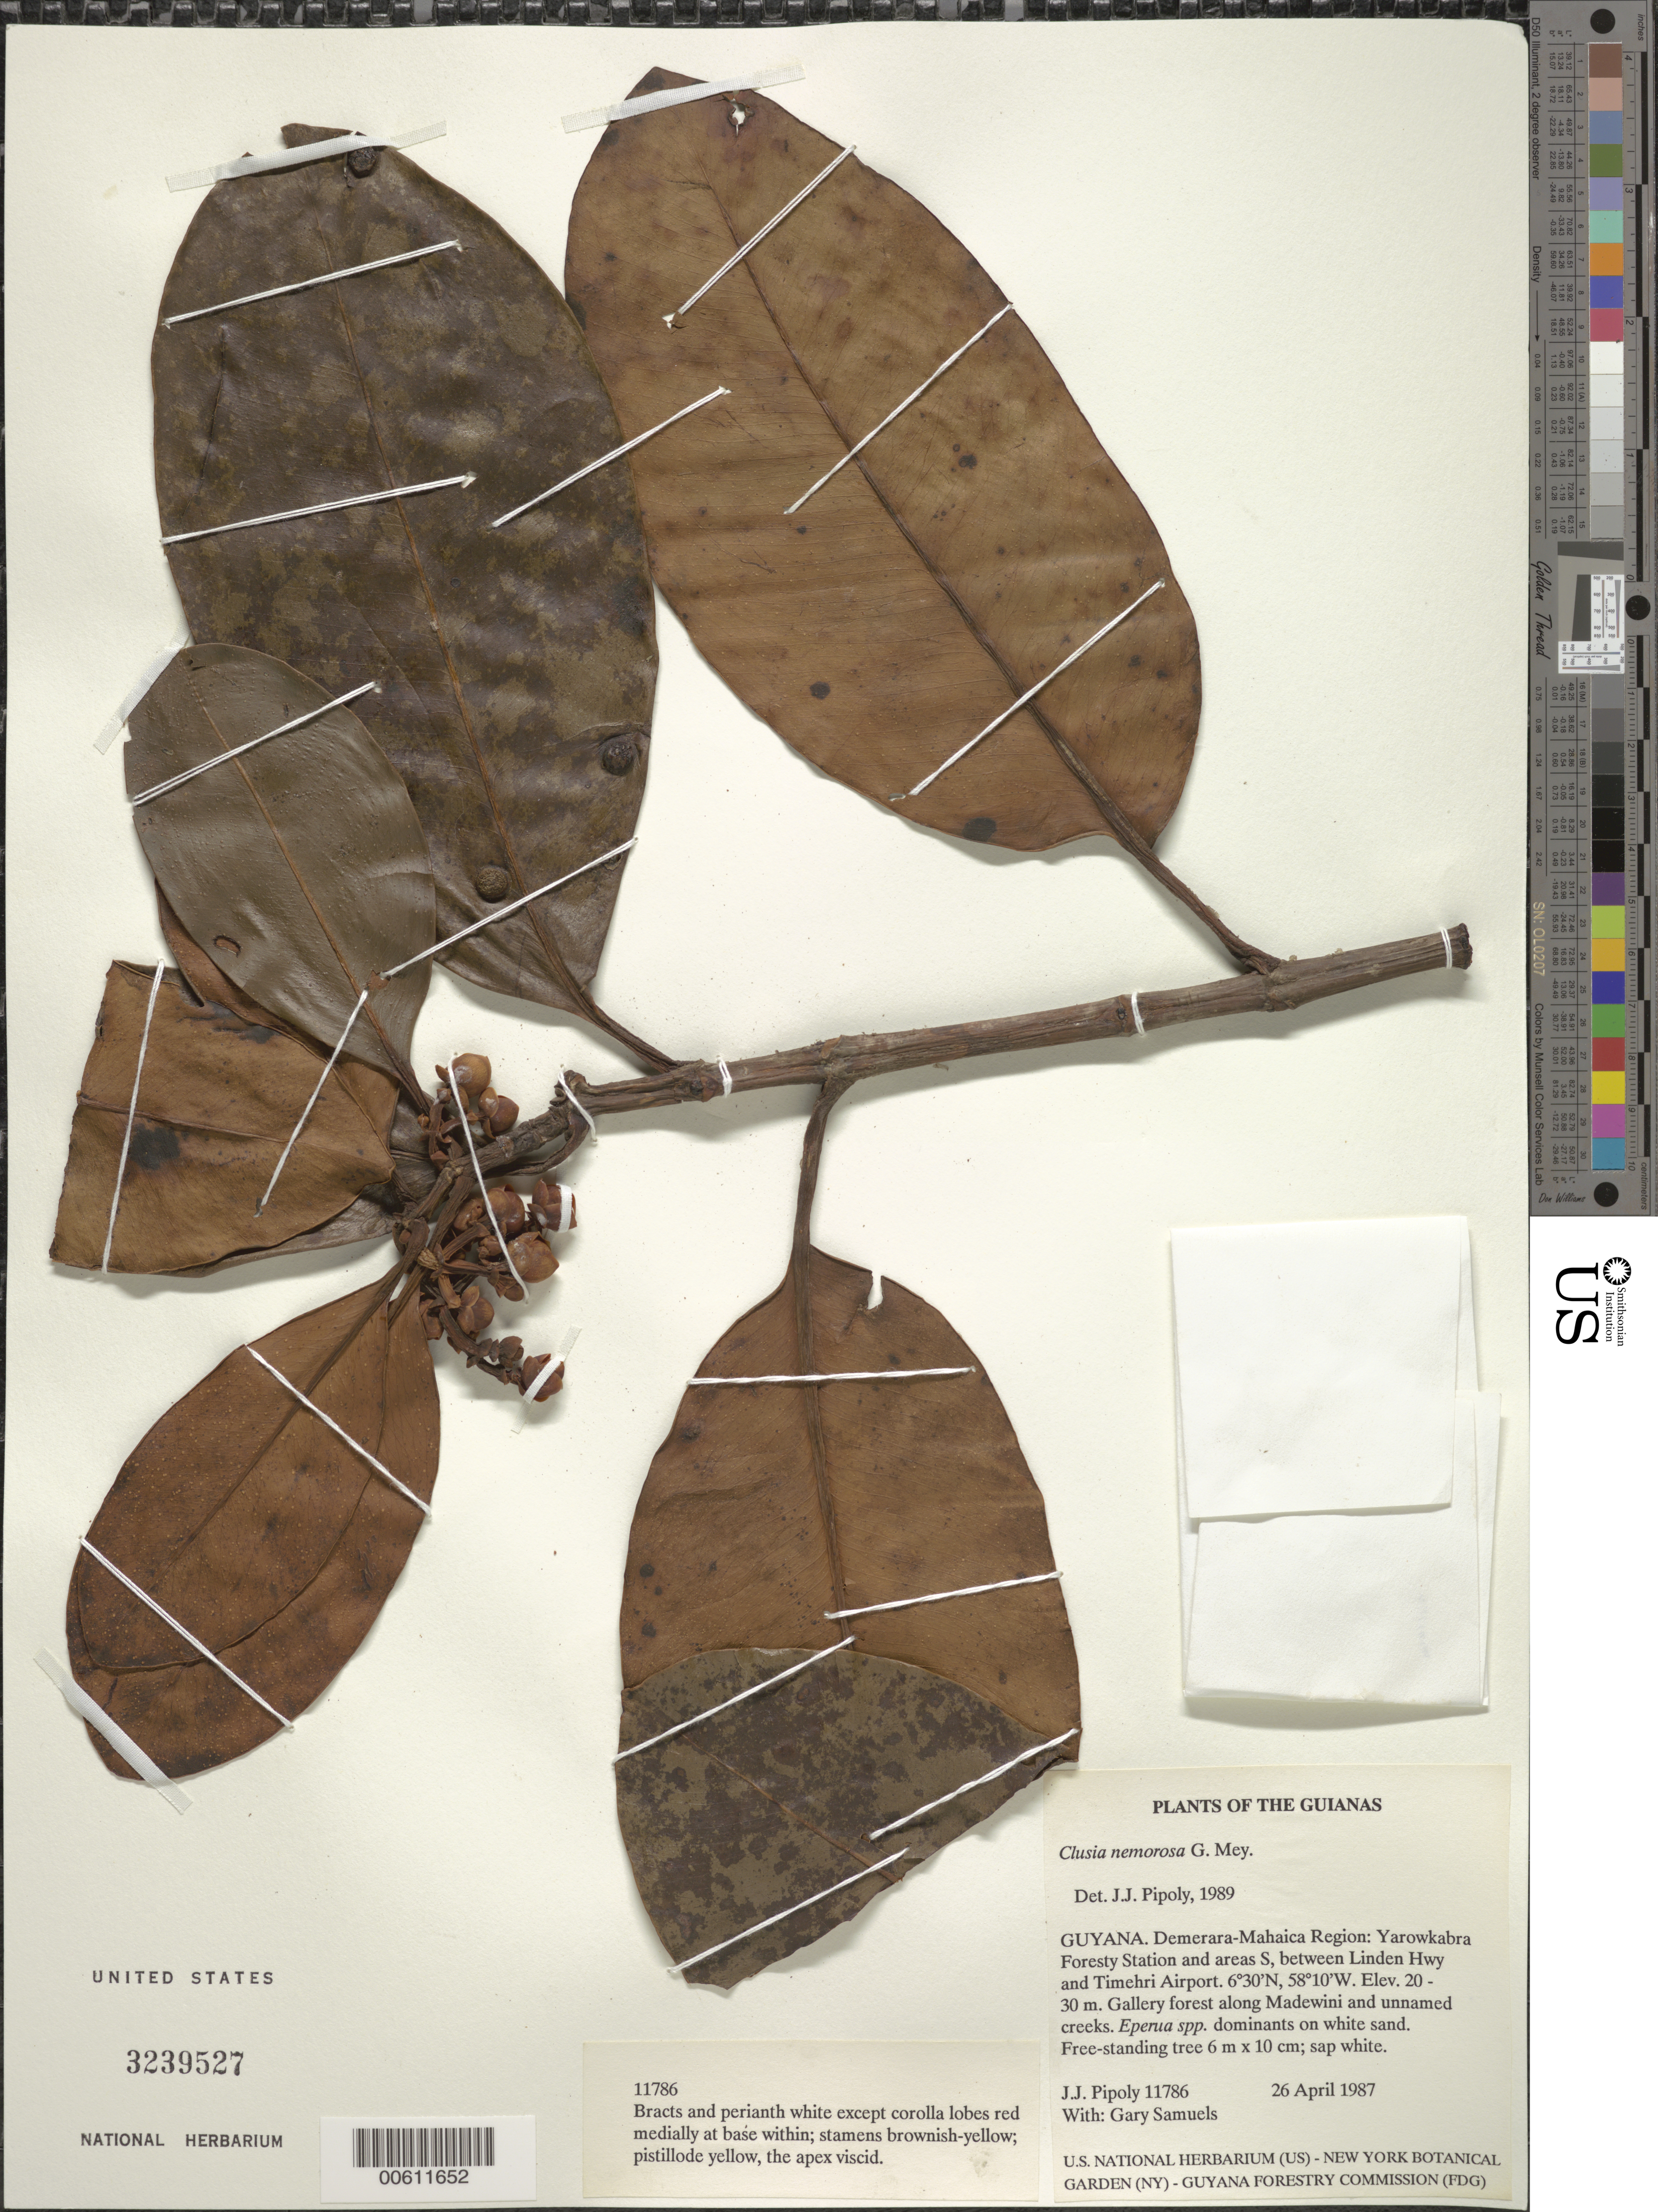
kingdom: Plantae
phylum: Tracheophyta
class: Magnoliopsida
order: Malpighiales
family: Clusiaceae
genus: Clusia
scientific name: Clusia nemorosa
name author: G. Mey.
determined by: Pipoly, J. J., III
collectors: J. J. Pipoly & G. Bacchus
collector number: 11786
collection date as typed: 26 April 1987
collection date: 1987-04-26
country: Guyana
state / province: Demerara-Mahaica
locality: Yarowkabra Forestry Station and areas S, between Linden Hwy and Timehri Airport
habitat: Gallery forest along Madewini and unnamed creeks. Eperua spp. dominants on white sand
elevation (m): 20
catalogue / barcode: US 3239527